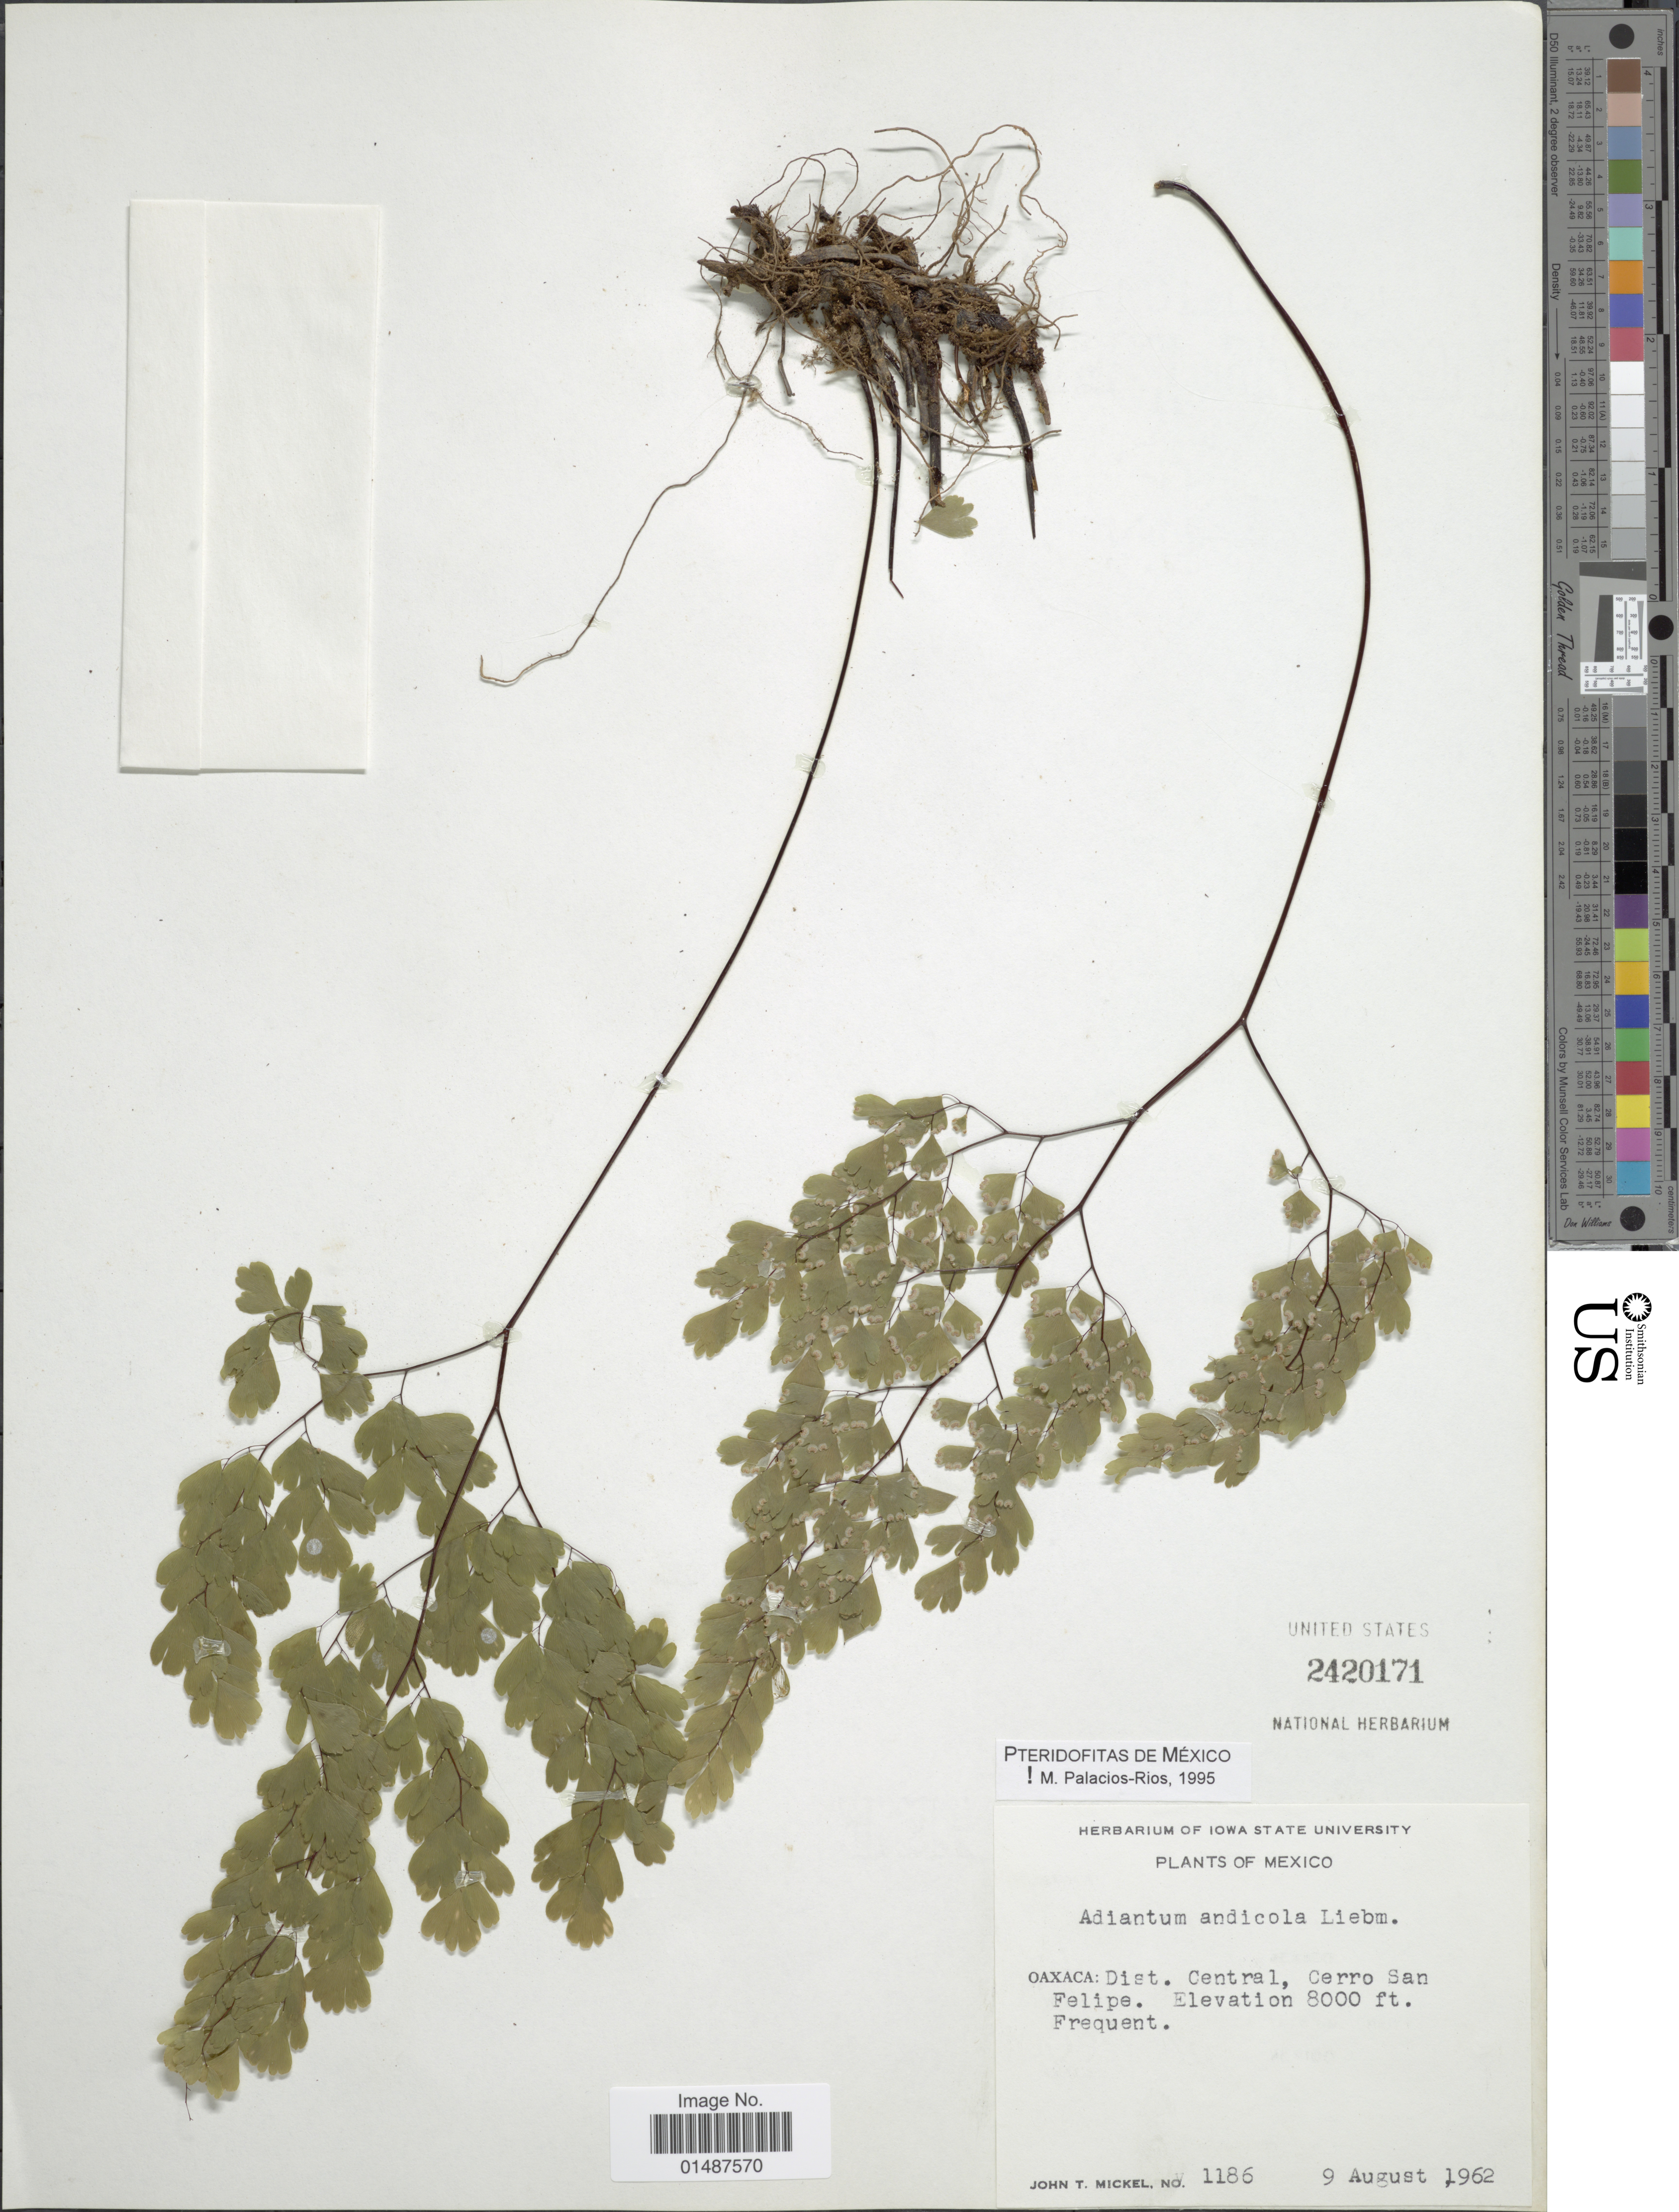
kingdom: Plantae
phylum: Tracheophyta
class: Polypodiopsida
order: Polypodiales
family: Pteridaceae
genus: Adiantum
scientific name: Adiantum andicola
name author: Liebm.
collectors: J. T. Mickel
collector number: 1186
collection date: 1962-08-09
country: Mexico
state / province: Oaxaca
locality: Dist. Central, Cerro San Felipe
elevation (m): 2438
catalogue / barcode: US 2420171